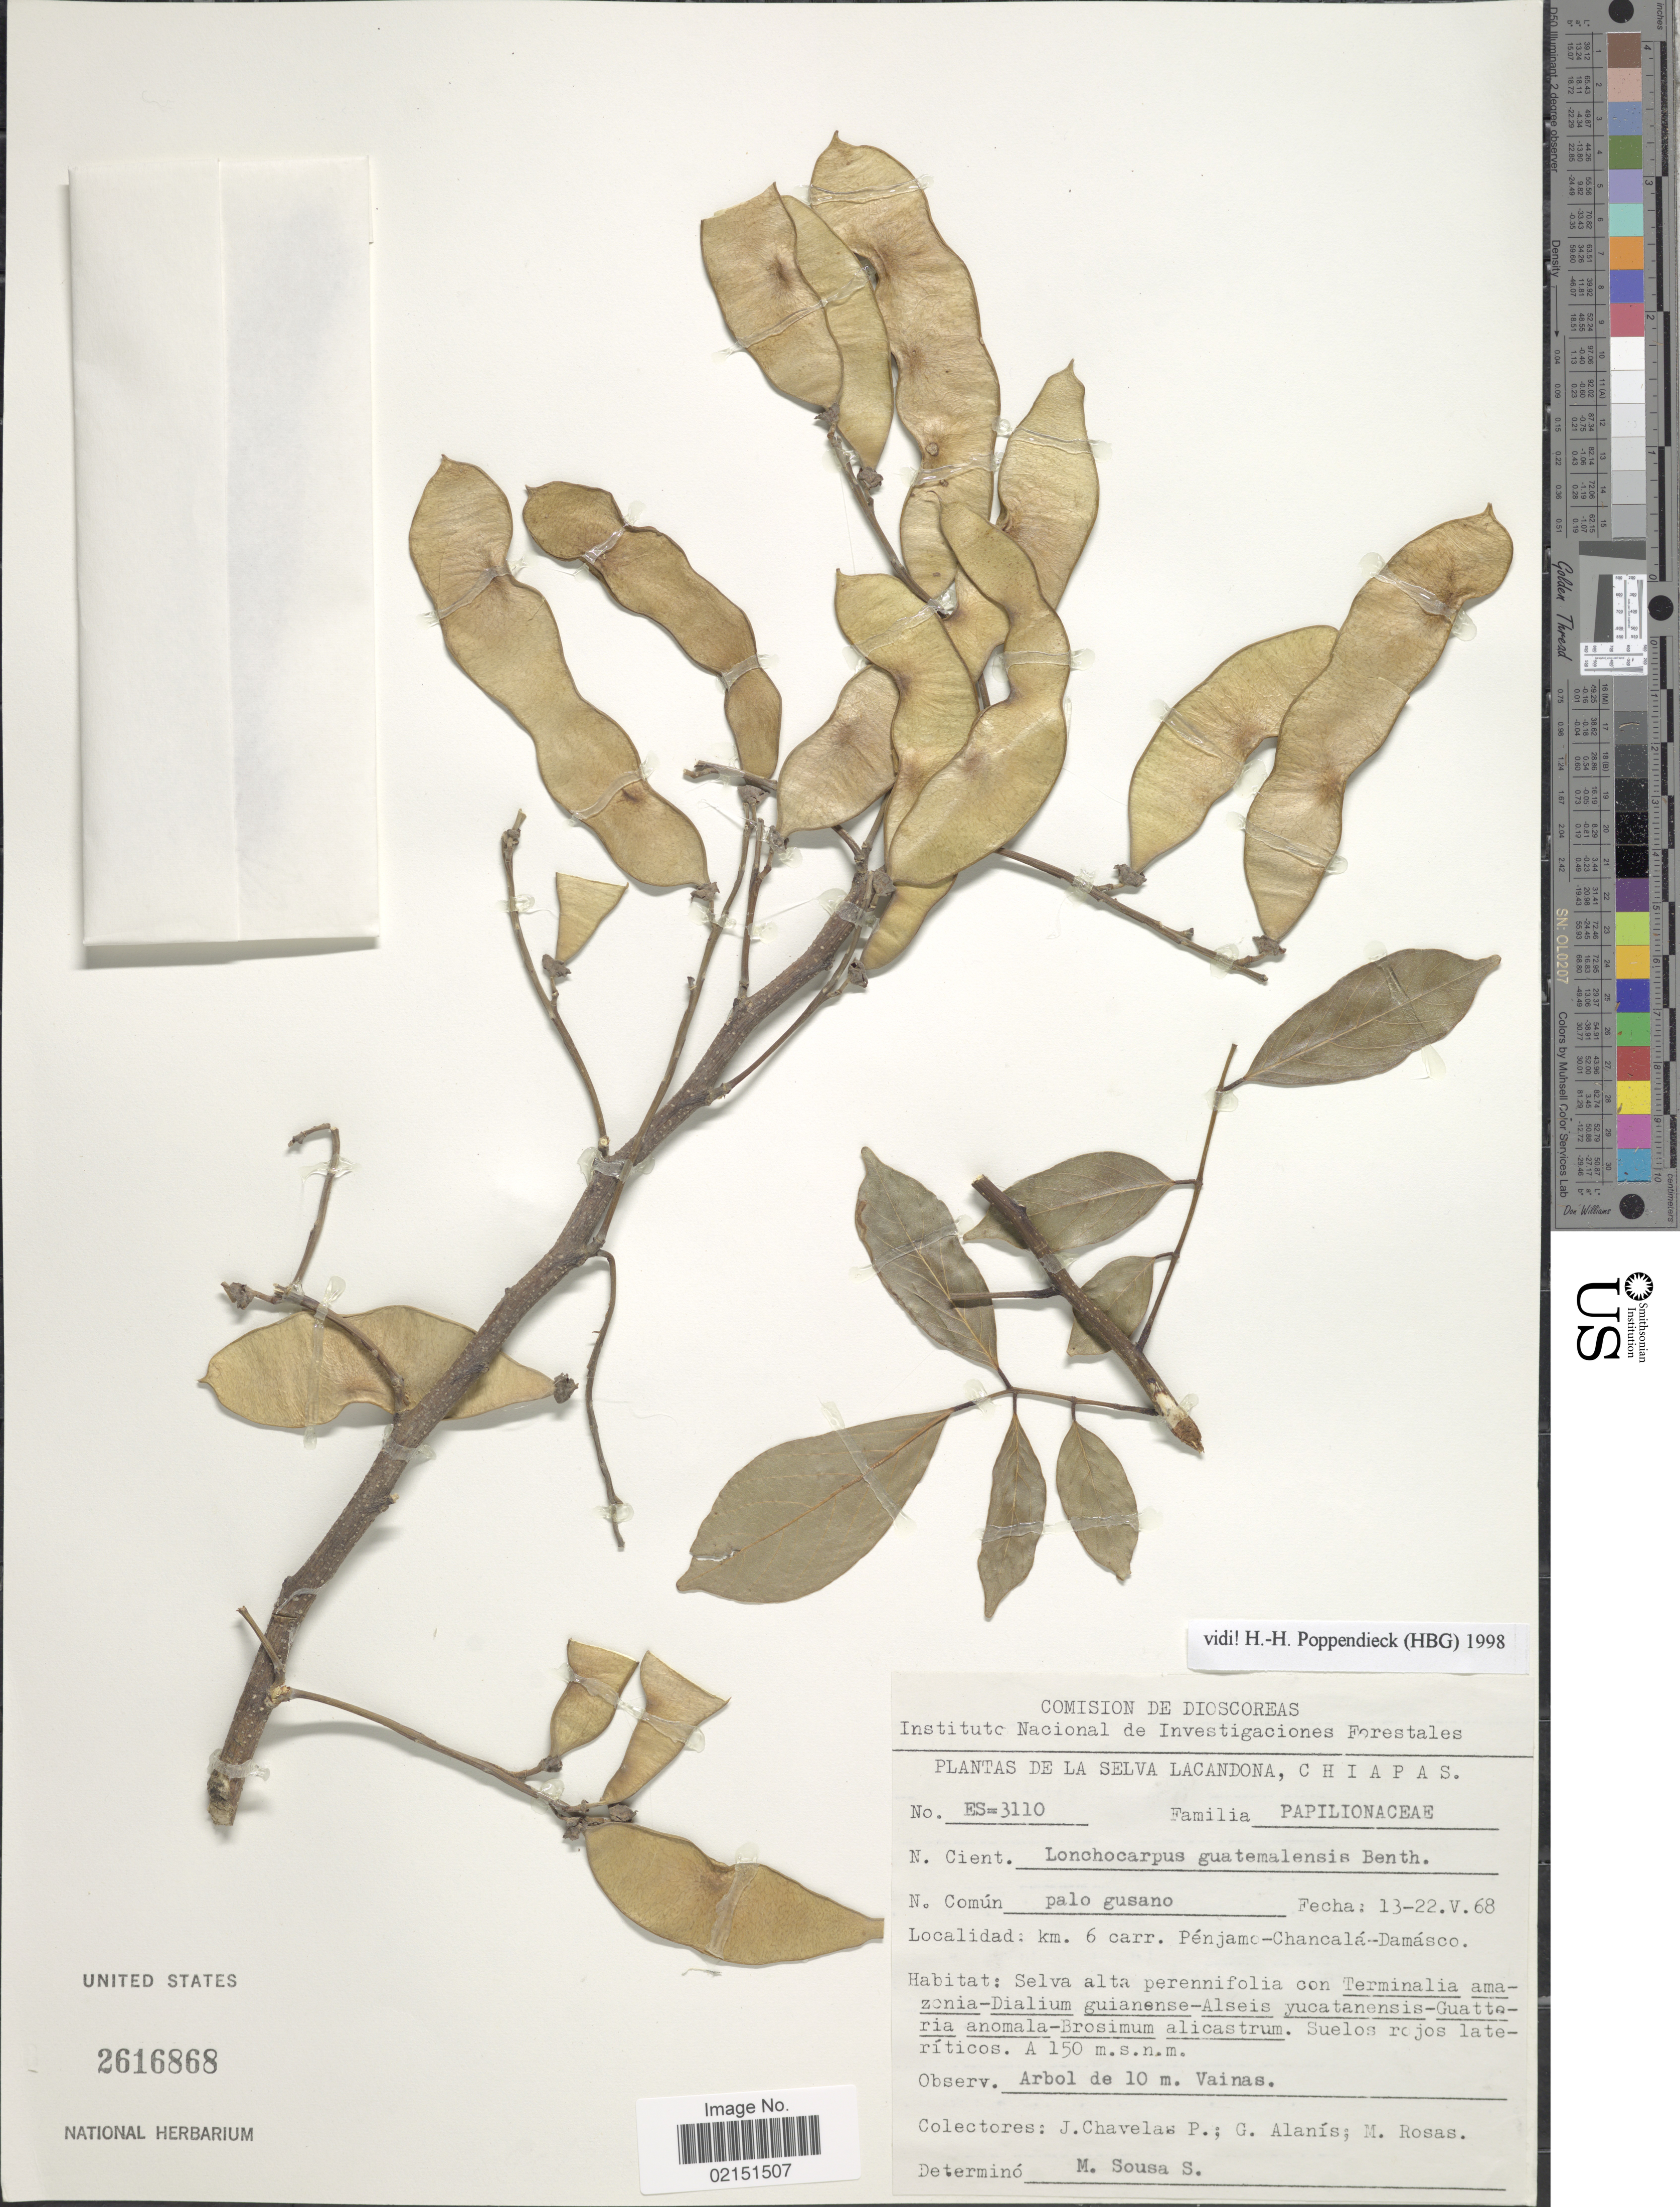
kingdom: Plantae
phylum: Tracheophyta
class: Magnoliopsida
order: Fabales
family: Fabaceae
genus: Lonchocarpus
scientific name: Lonchocarpus guatemalensis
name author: Benth.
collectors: J. Chavelas P., G. Alanis & M. Rosas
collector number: ES=3110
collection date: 1968-05-13/1968-05-22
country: Mexico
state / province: Chiapas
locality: La Selva Lacandona, Chiapas. Km. 6 carr. Penjamo-Chancala-Damasco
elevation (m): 150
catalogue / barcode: US 2616868